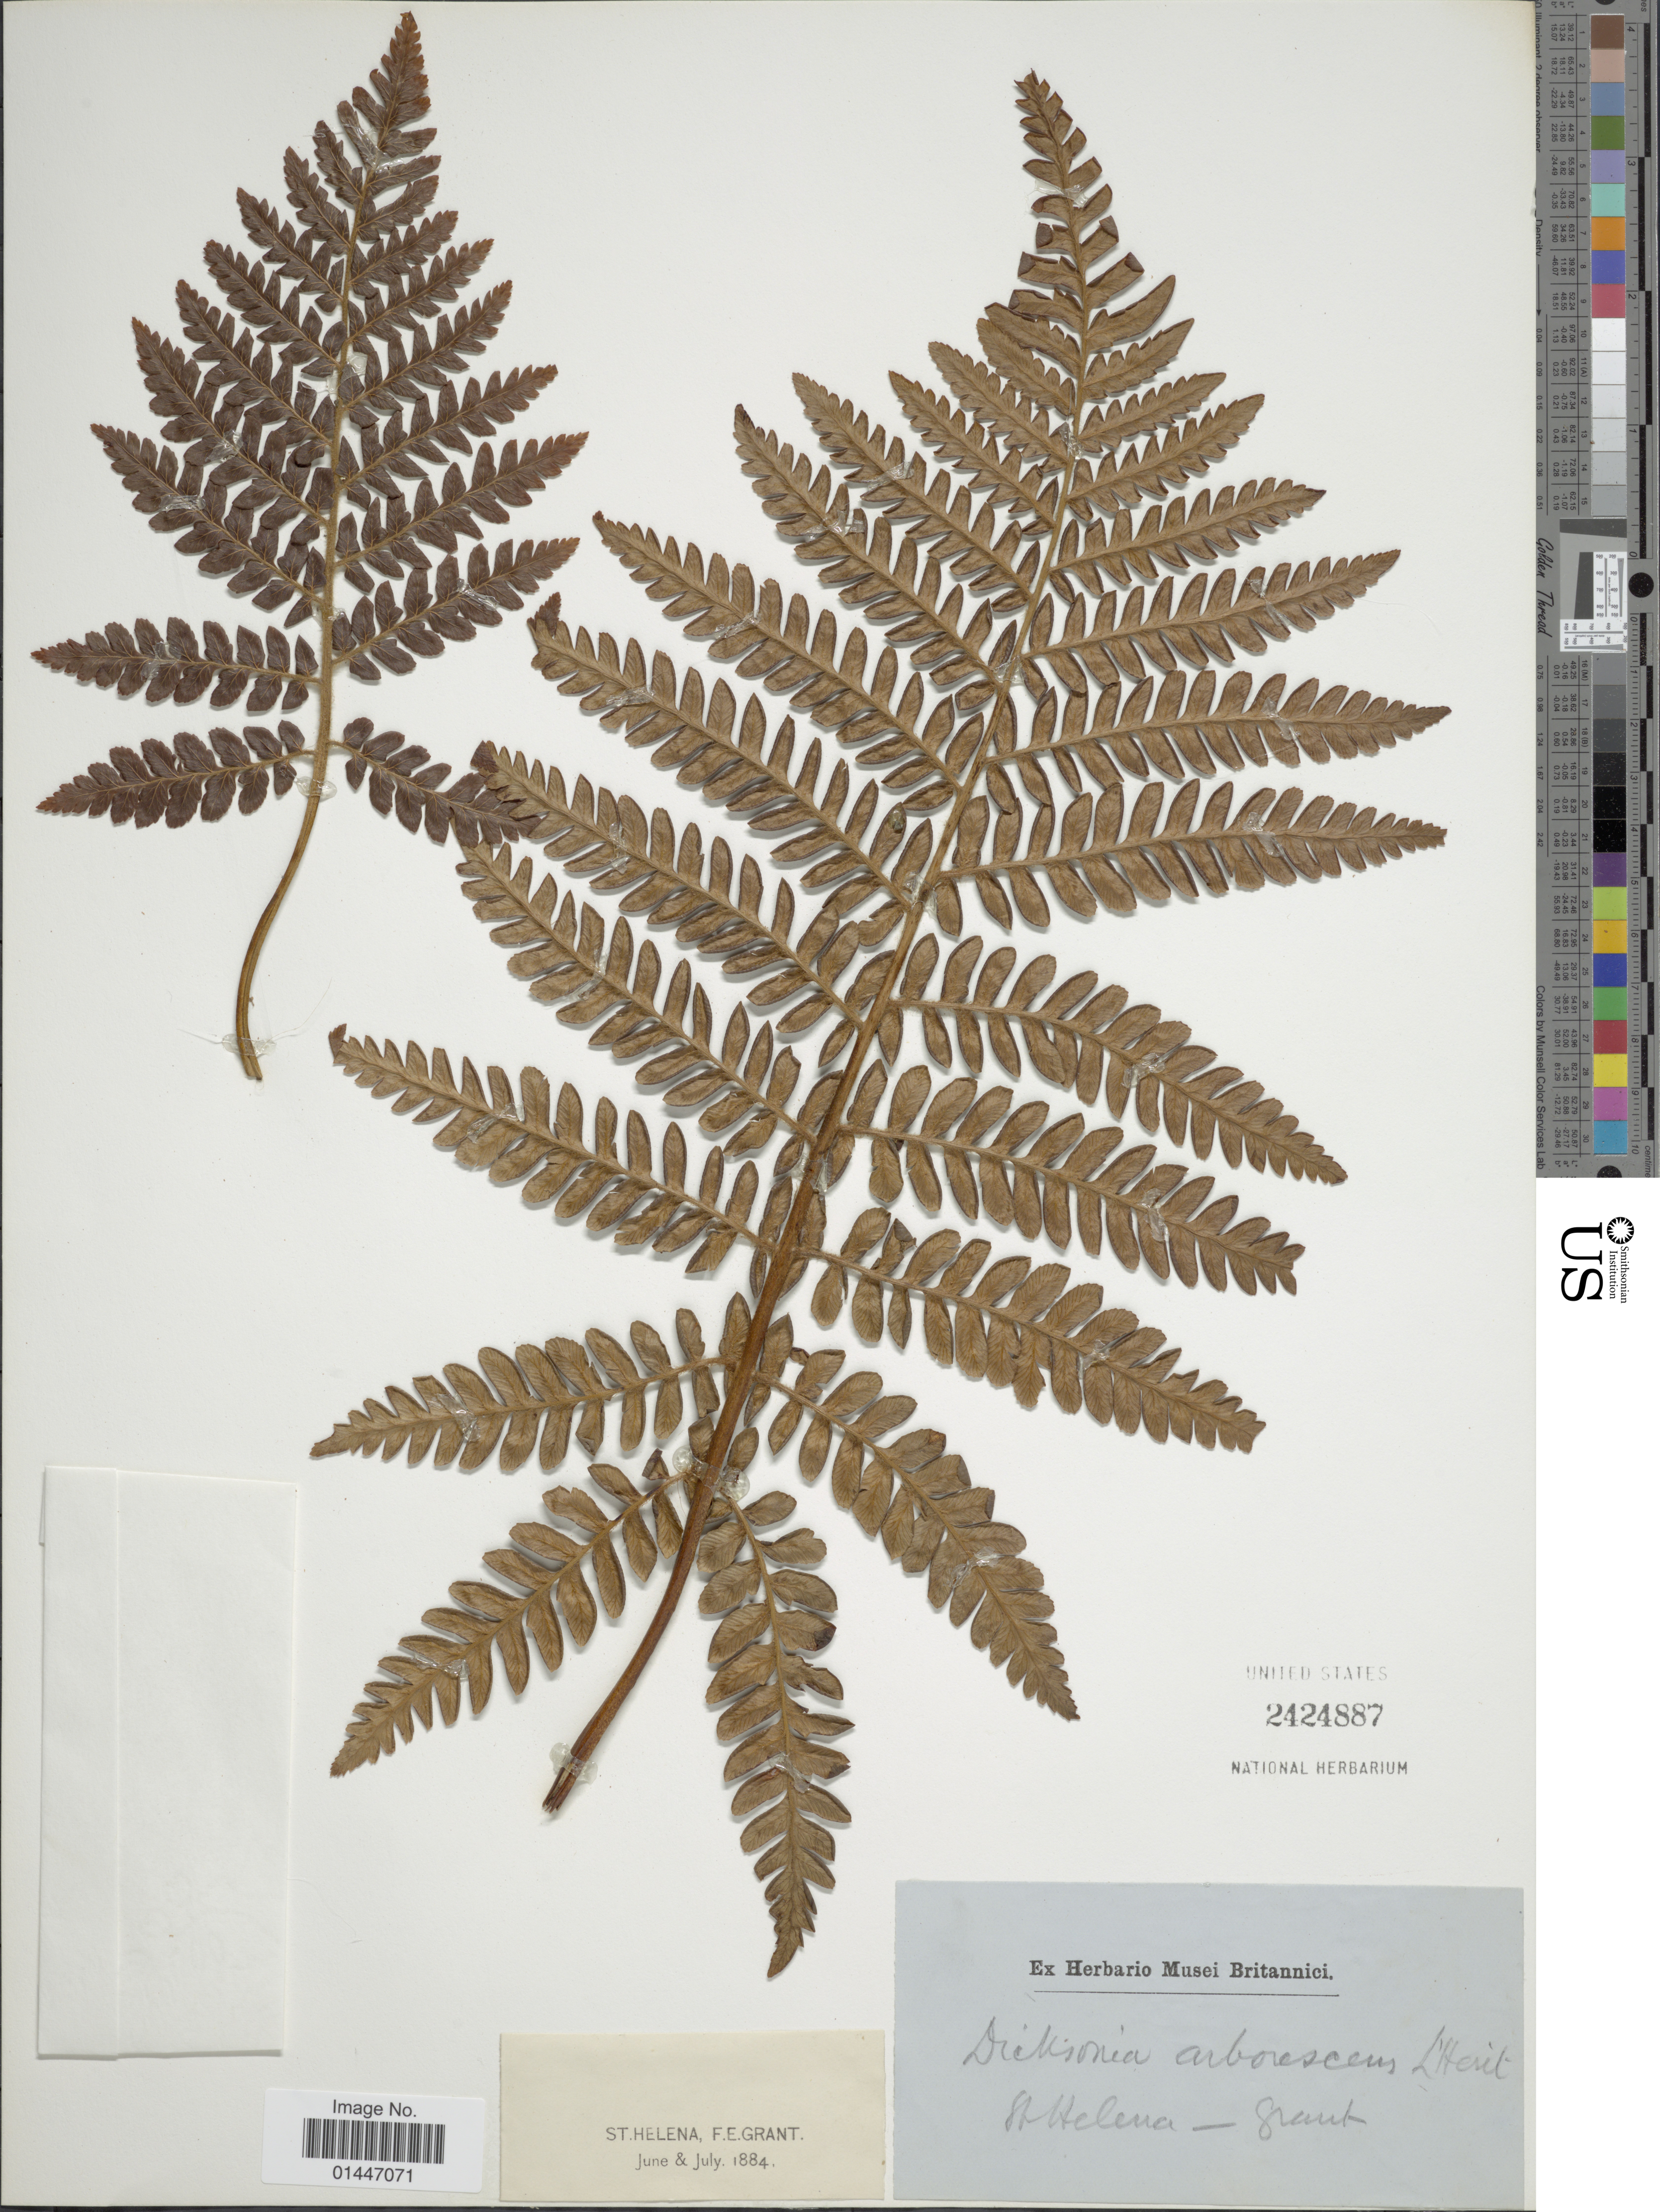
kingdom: Plantae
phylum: Tracheophyta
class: Polypodiopsida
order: Cyatheales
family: Dicksoniaceae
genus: Dicksonia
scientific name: Dicksonia arborescens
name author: L'Hér.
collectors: F. Grant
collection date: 1884-06/1884-07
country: St. Helena Islands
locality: St. Helena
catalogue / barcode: US 2424887